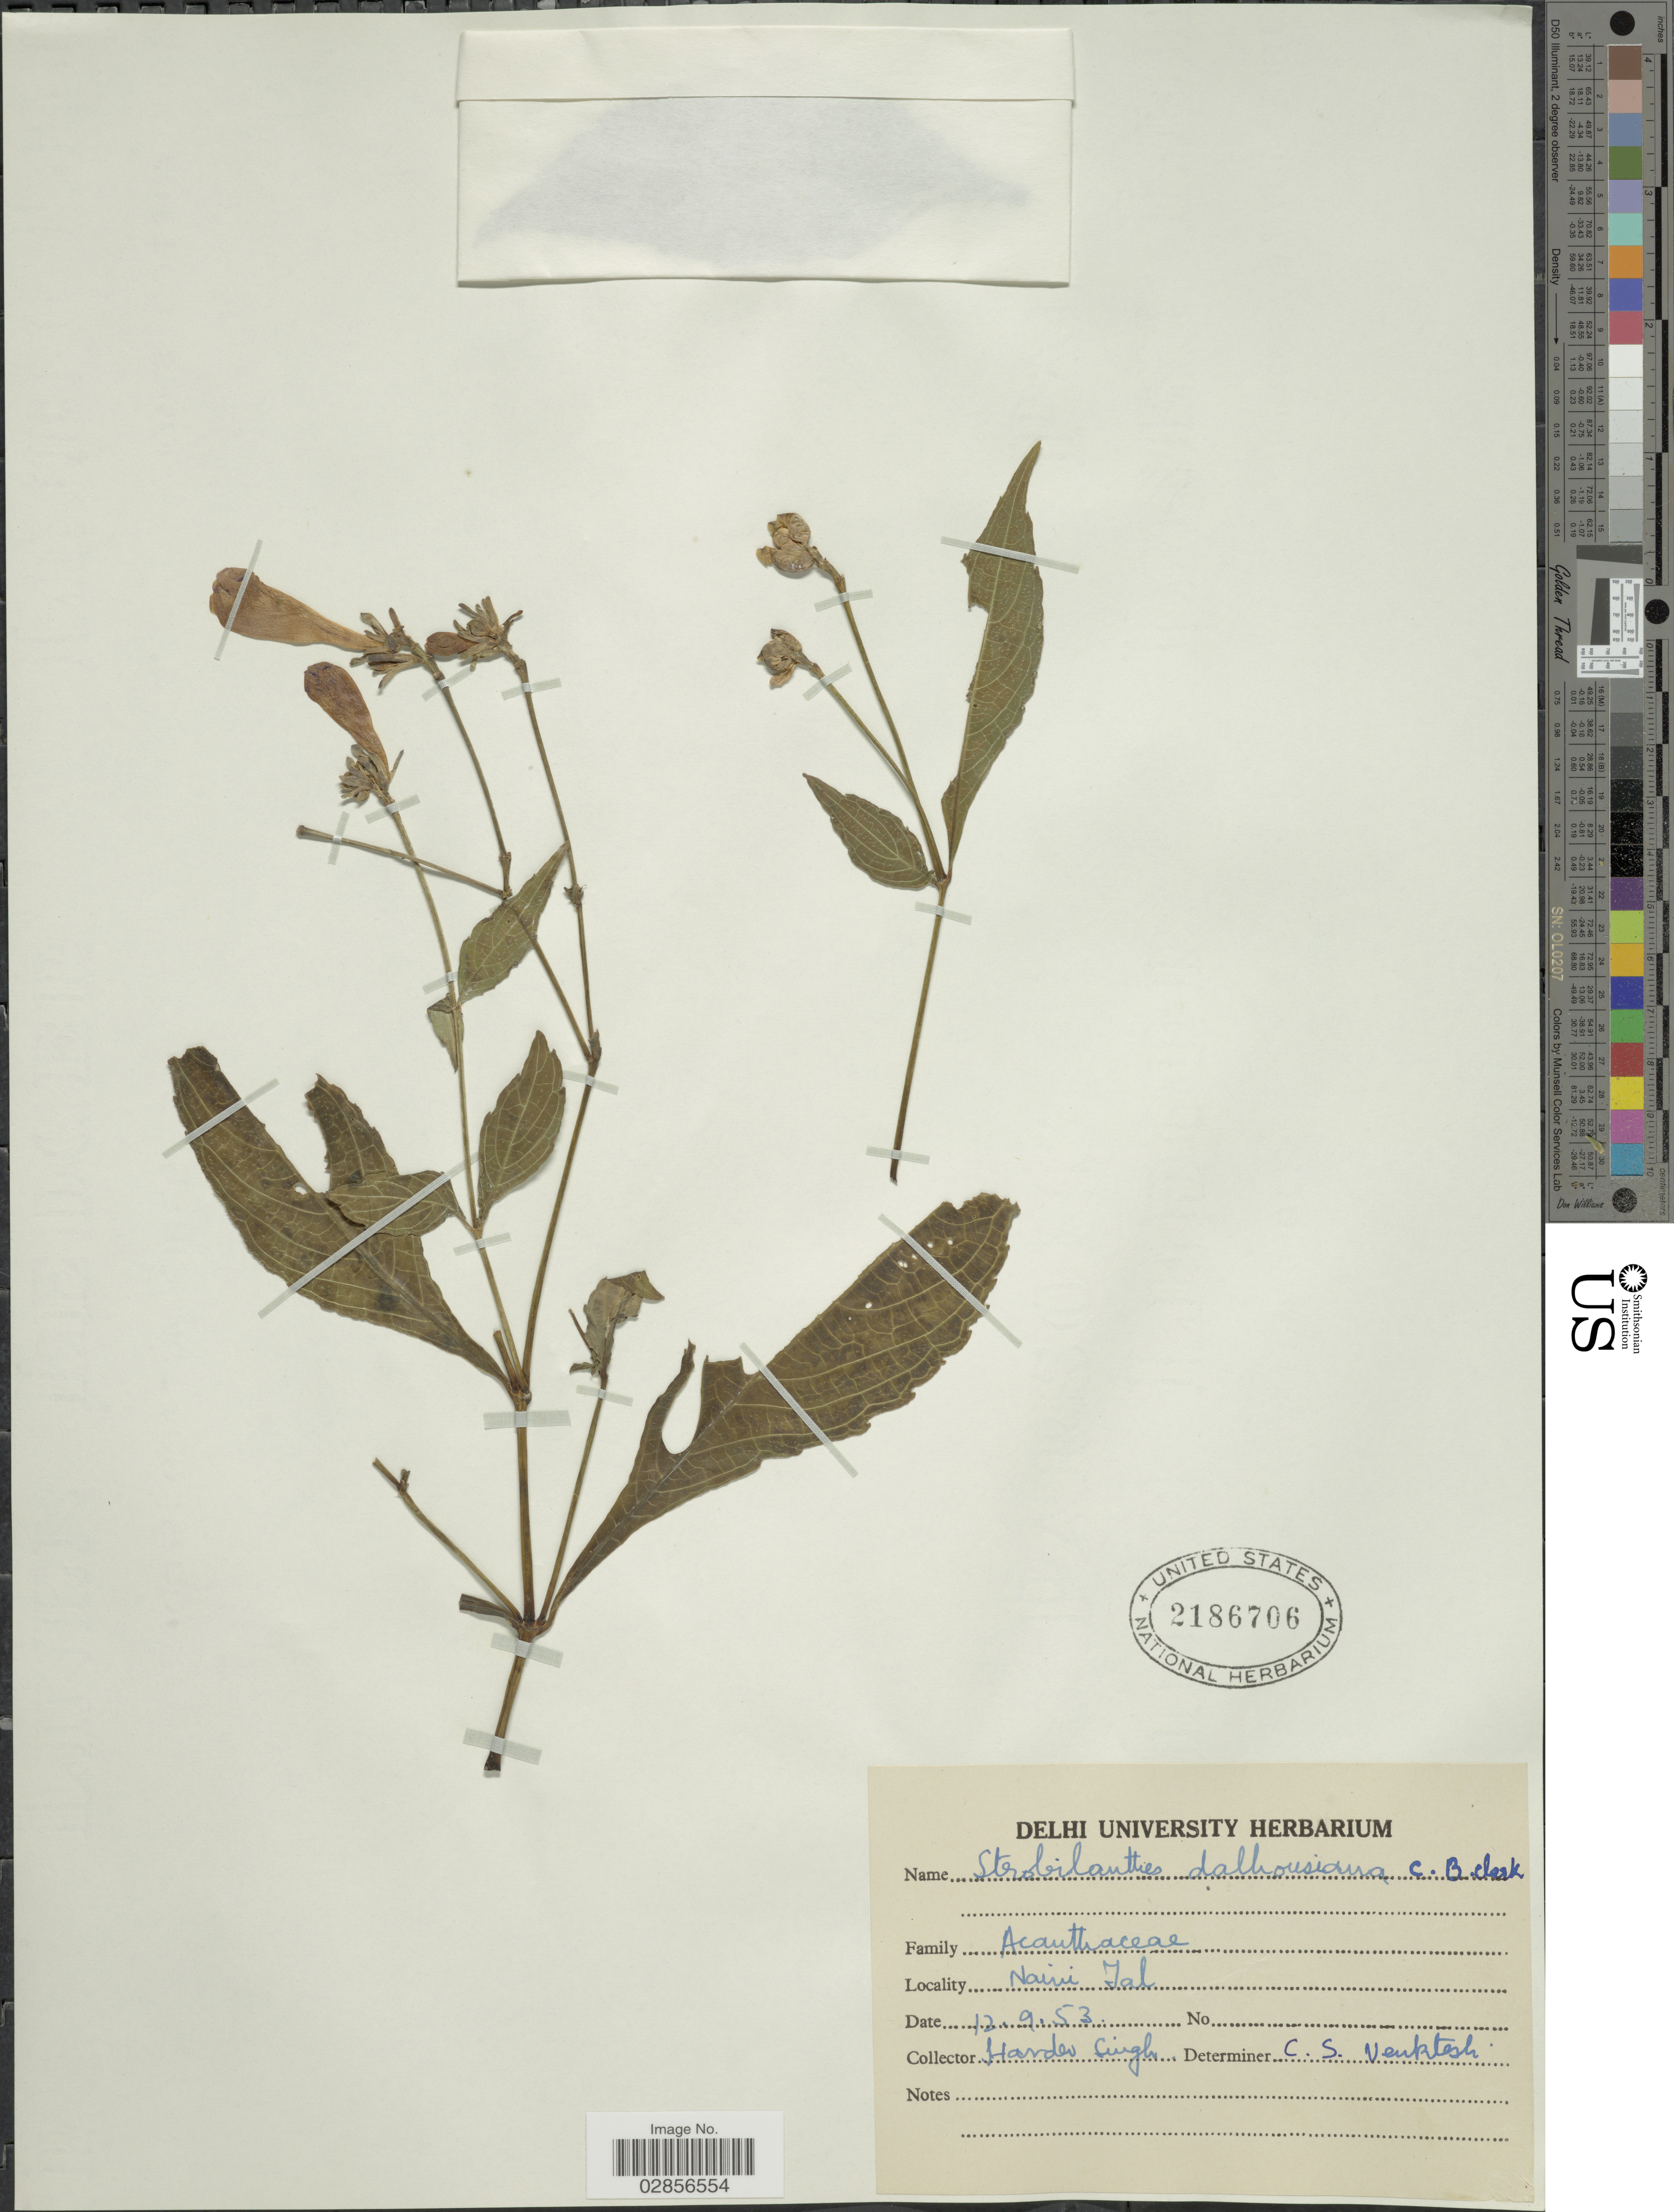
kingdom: Plantae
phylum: Tracheophyta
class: Magnoliopsida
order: Lamiales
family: Acanthaceae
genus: Strobilanthes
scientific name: Strobilanthes pentstemonoides var. dalhousieana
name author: (Nees) J.R.I. Wood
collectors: H. Singh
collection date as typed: Transcribed d/m/y: 12/9/53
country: India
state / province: Uttarakhand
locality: Naini Tal.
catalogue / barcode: US 2186706